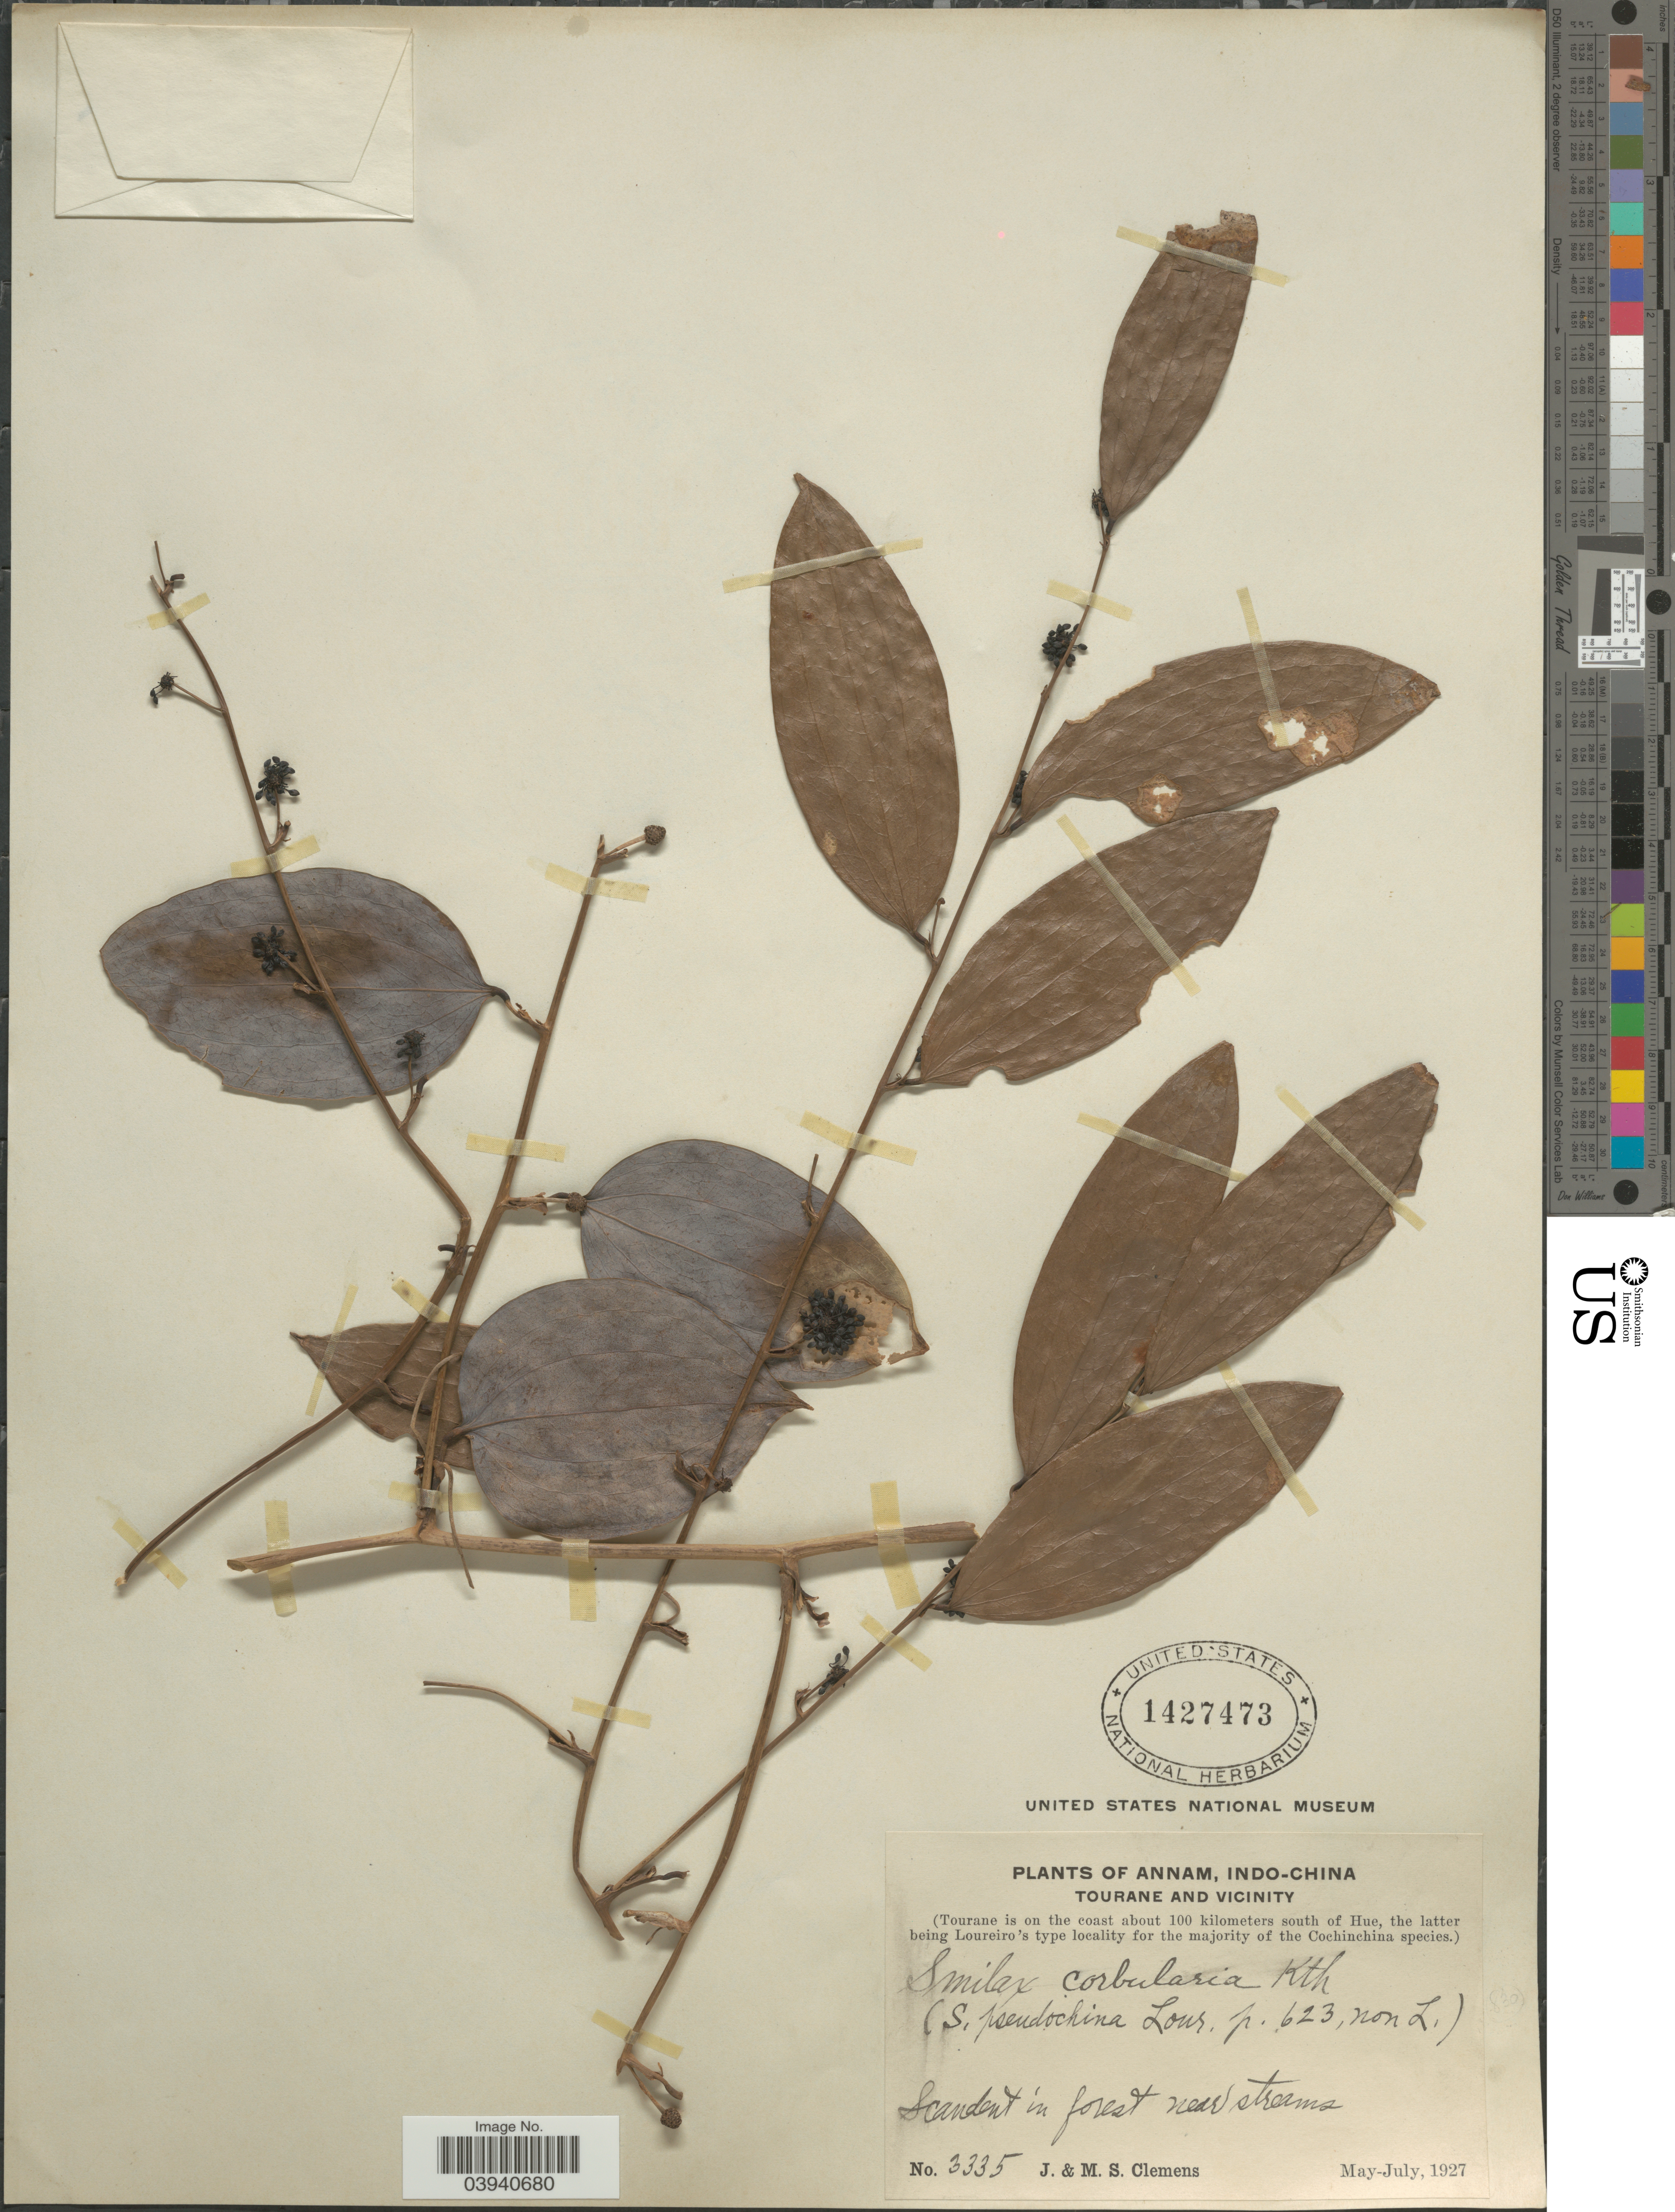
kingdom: Plantae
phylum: Tracheophyta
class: Liliopsida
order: Liliales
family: Smilacaceae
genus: Smilax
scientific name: Smilax corbularia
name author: Kunth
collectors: J. Clemens & M. S. Clemens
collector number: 3335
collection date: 1927-05/1927-07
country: Vietnam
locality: Annam, Indo-China. Tourane and vicinity. (Tourane is on the coast about 100 kilometers south of Hue).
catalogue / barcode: US 1427473